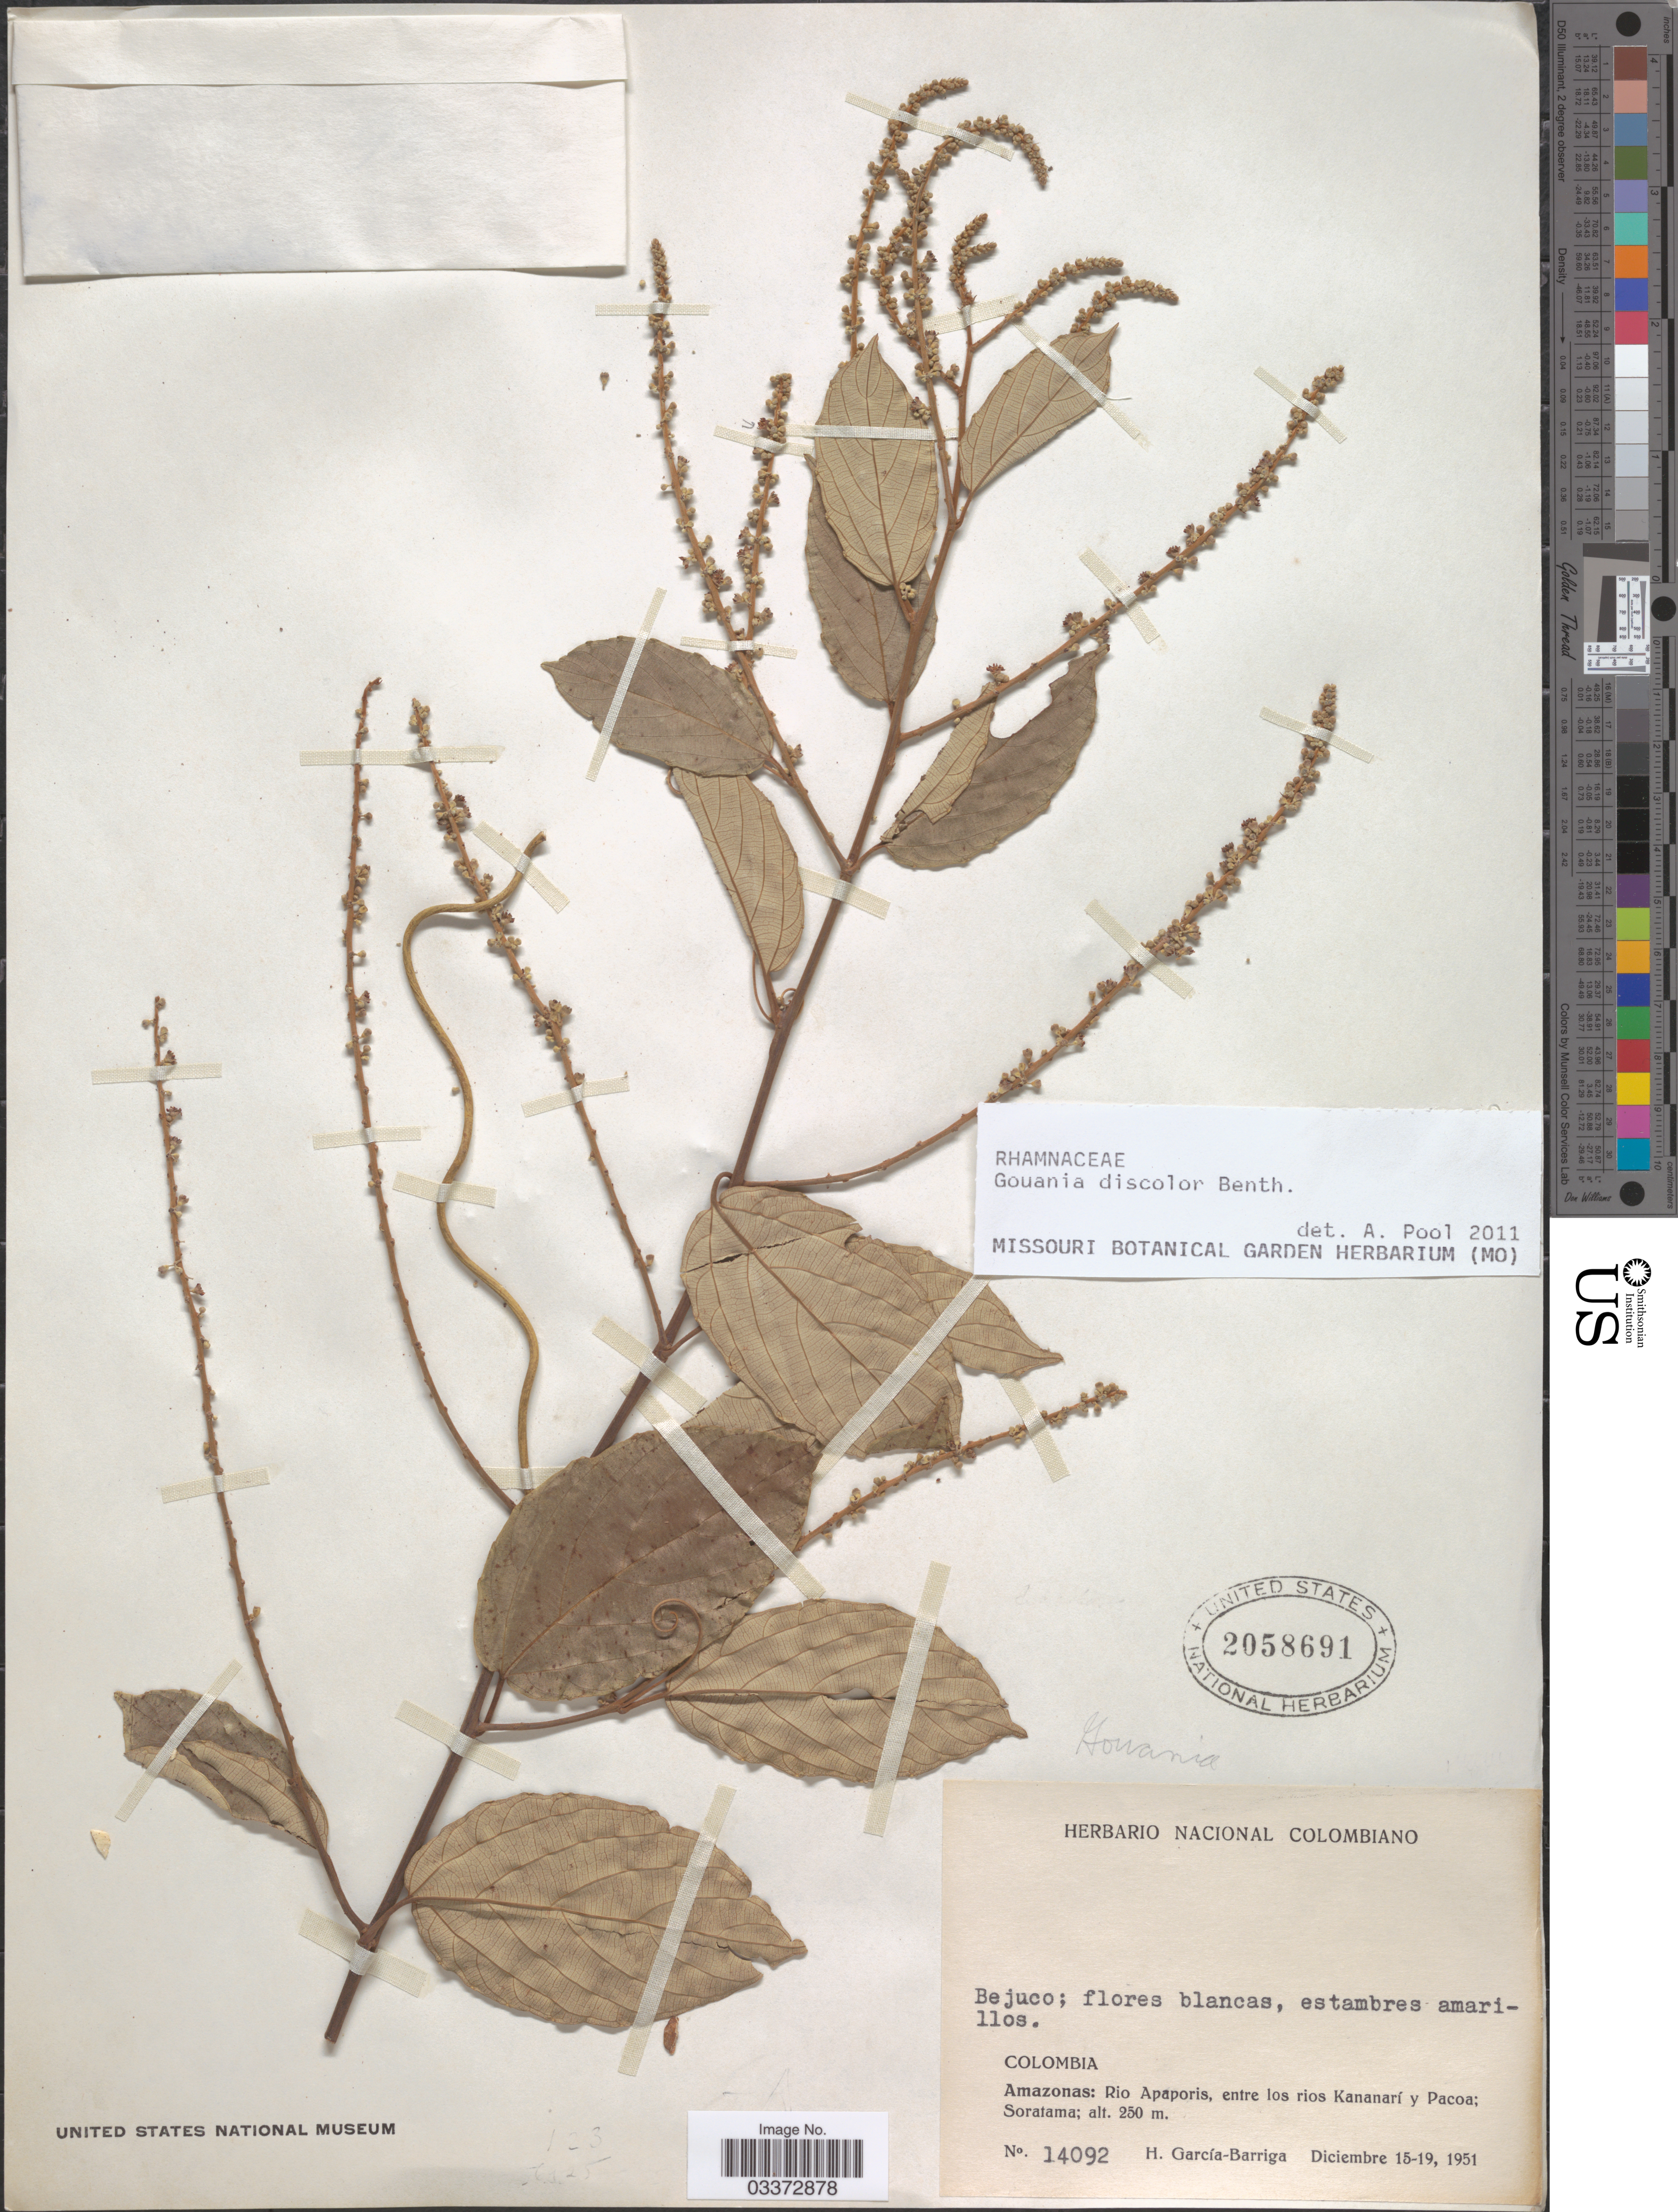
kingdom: Plantae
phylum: Tracheophyta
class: Magnoliopsida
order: Rosales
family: Rhamnaceae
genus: Gouania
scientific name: Gouania discolor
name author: Benth.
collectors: H. García Barriga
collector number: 14092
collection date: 1951-12-15/1951-12-19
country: Colombia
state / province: Amazônas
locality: Rio Apaporis, entre los rios Kananarí y Pacoa; Soratama.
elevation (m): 250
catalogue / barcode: US 2058691